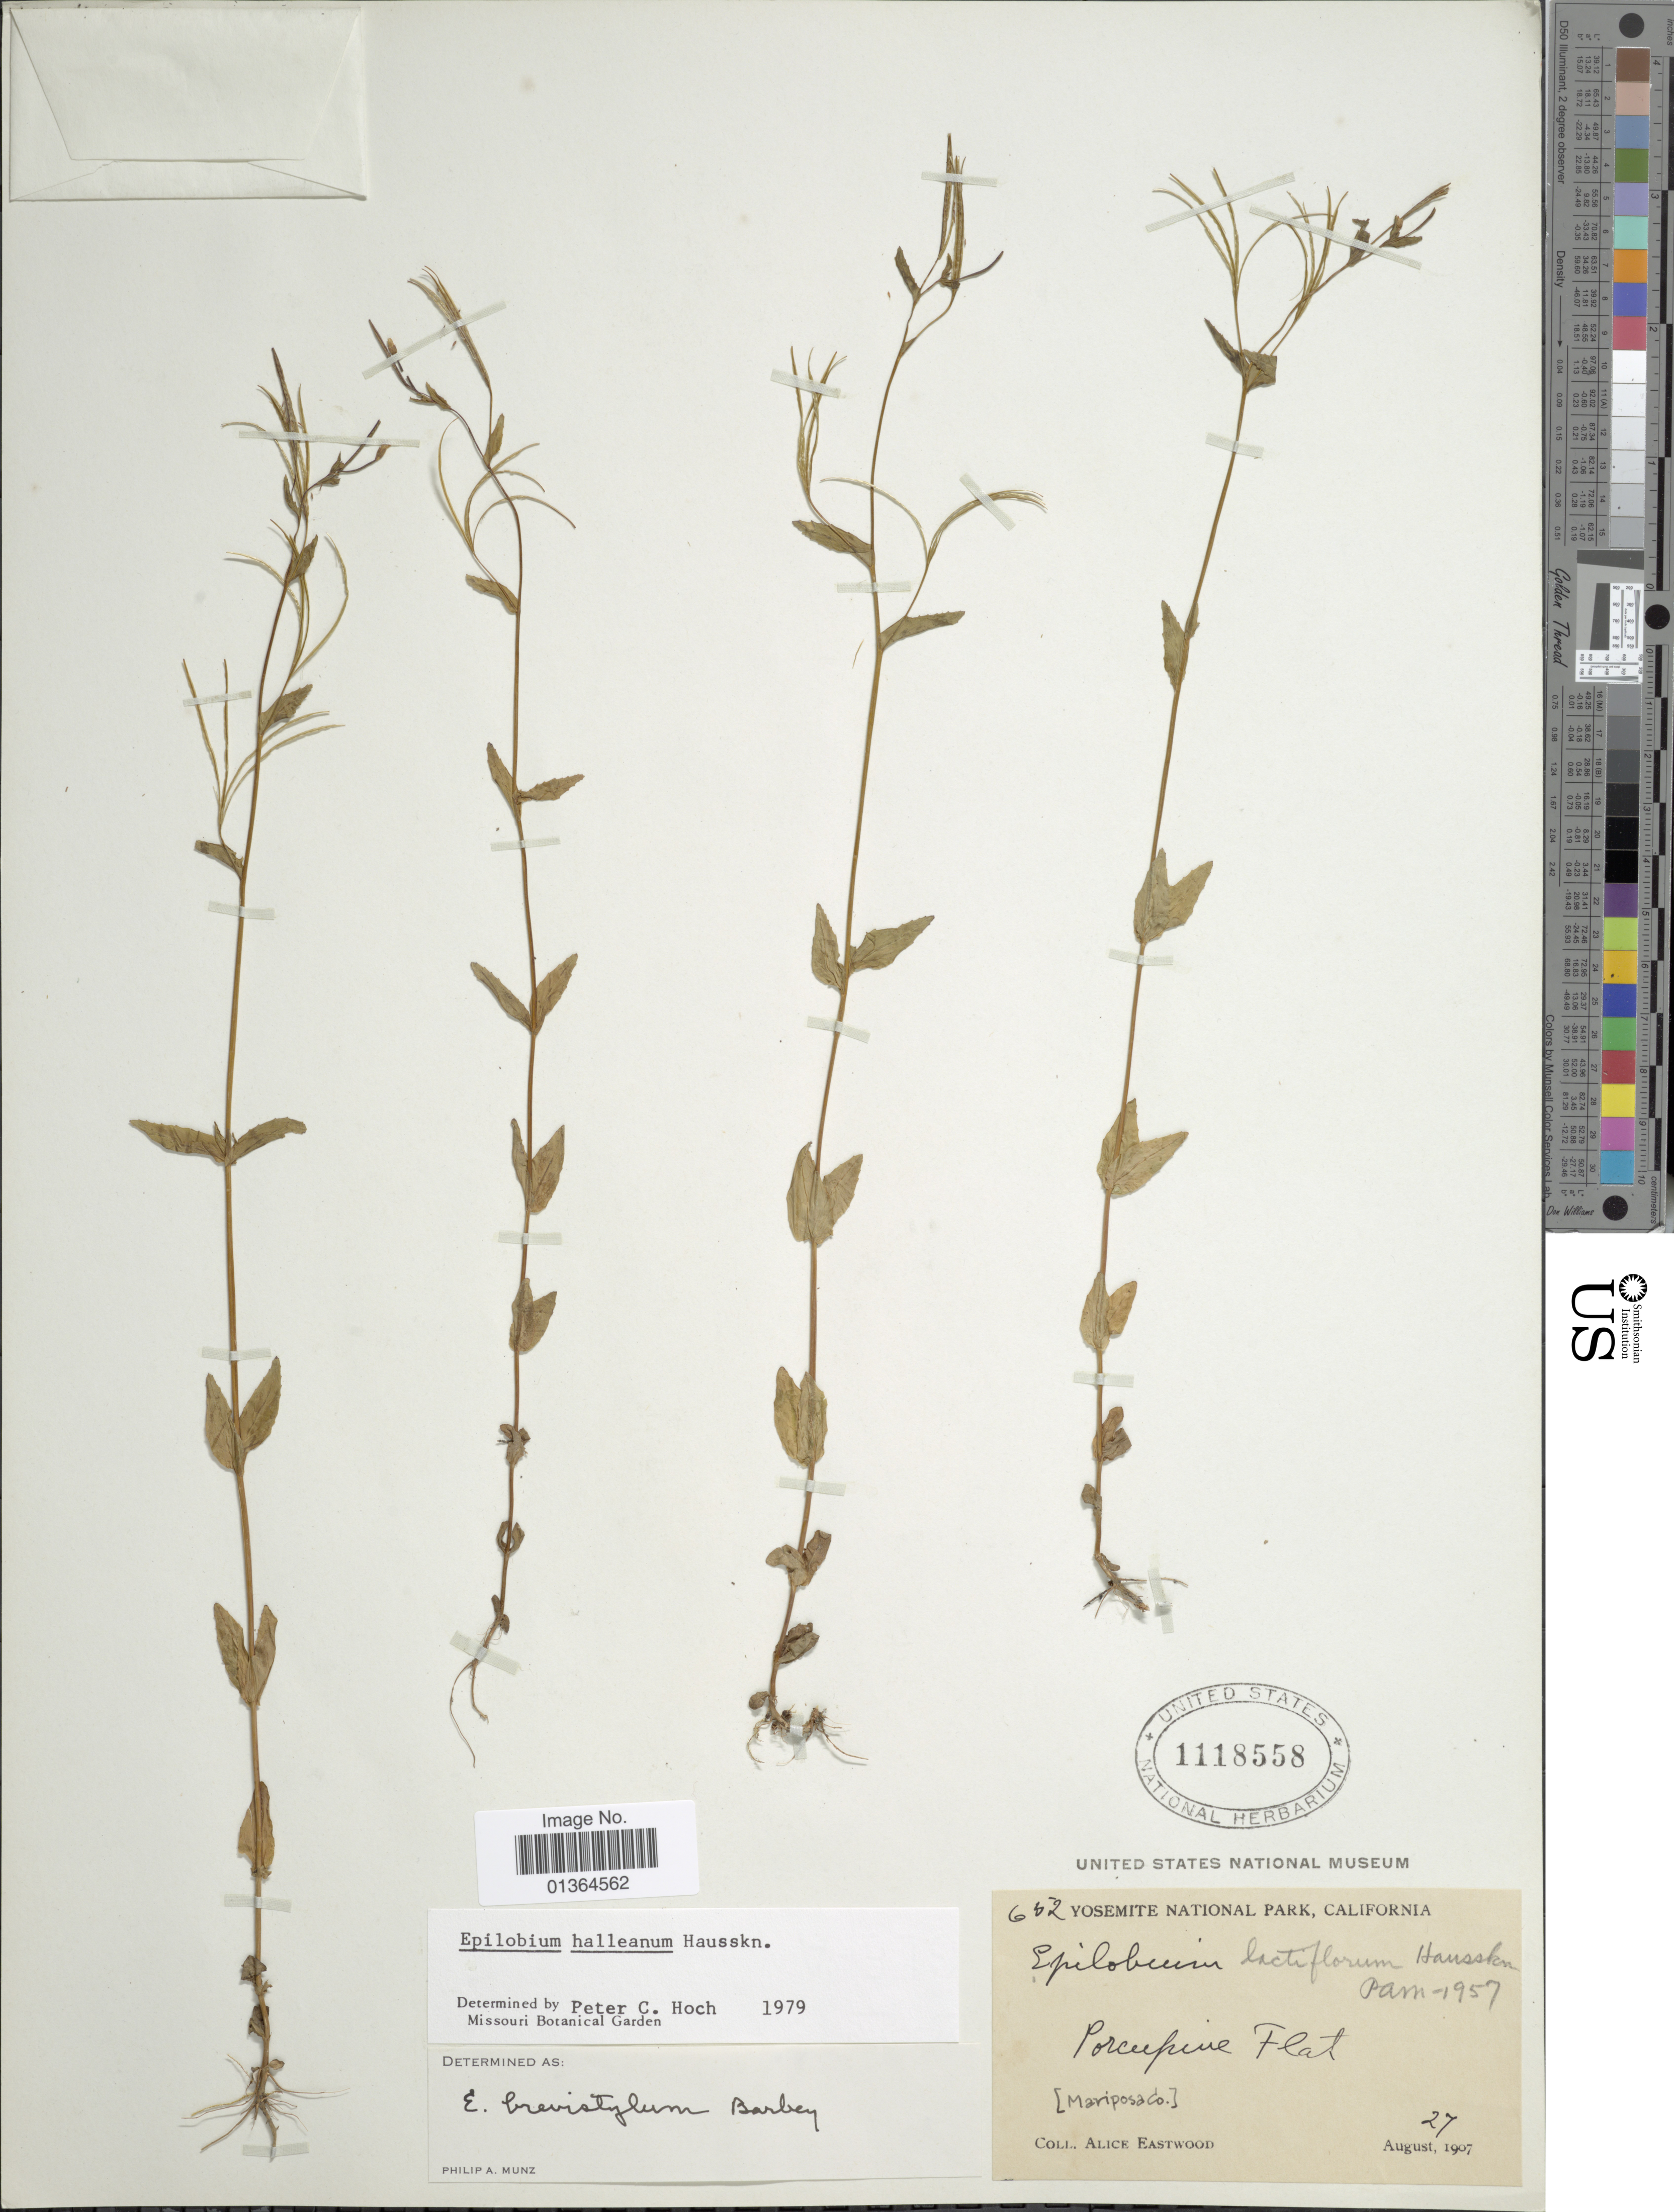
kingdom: Plantae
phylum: Tracheophyta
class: Magnoliopsida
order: Myrtales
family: Onagraceae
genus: Epilobium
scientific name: Epilobium hallianum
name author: Hausskn.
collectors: A. Eastwood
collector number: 652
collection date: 1907-08-27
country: United States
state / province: California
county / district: Mariposa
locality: Yosemite National Park. Prcupine Flat [Mariposa Co.].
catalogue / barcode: US 1118558